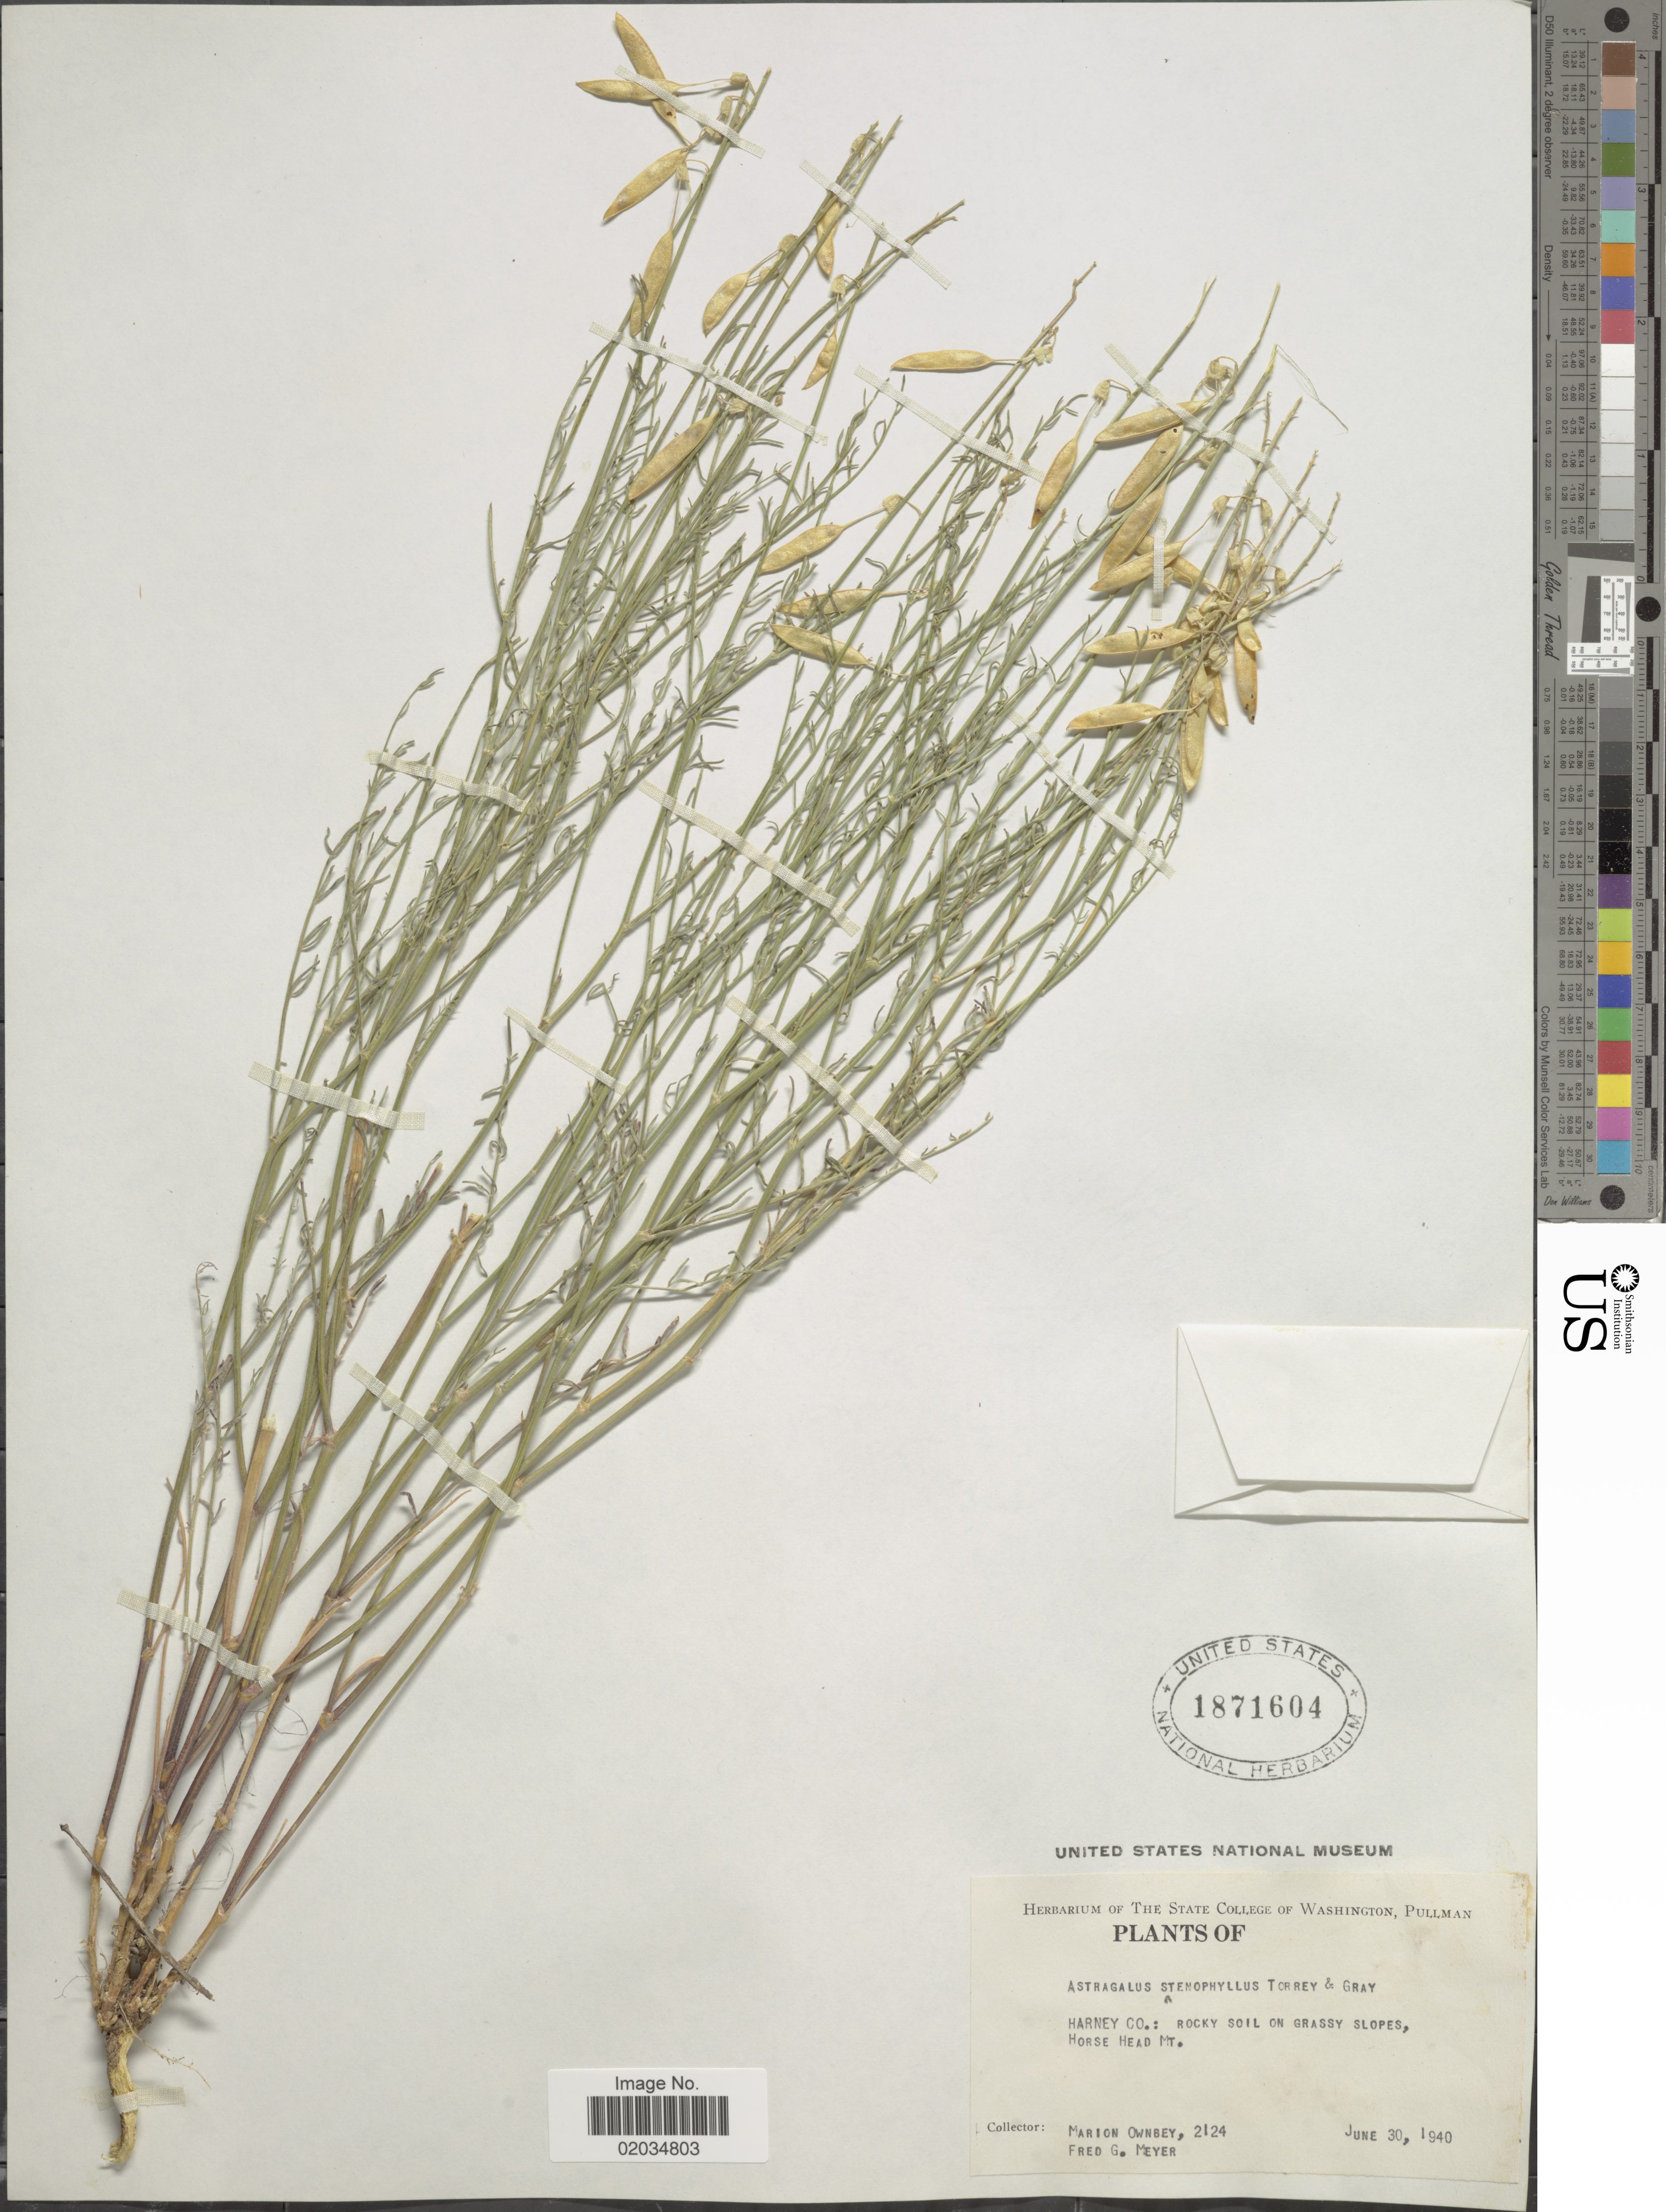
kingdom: Plantae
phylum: Tracheophyta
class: Magnoliopsida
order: Fabales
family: Fabaceae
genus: Astragalus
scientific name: Astragalus stenophyllus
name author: Torr. & A. Gray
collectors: M. Ownbey & F. G. Meyer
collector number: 2124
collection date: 1940-06-30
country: United States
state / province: Oregon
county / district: Harney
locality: Harney Co.: Horse Head Mt.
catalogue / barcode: US 1871604